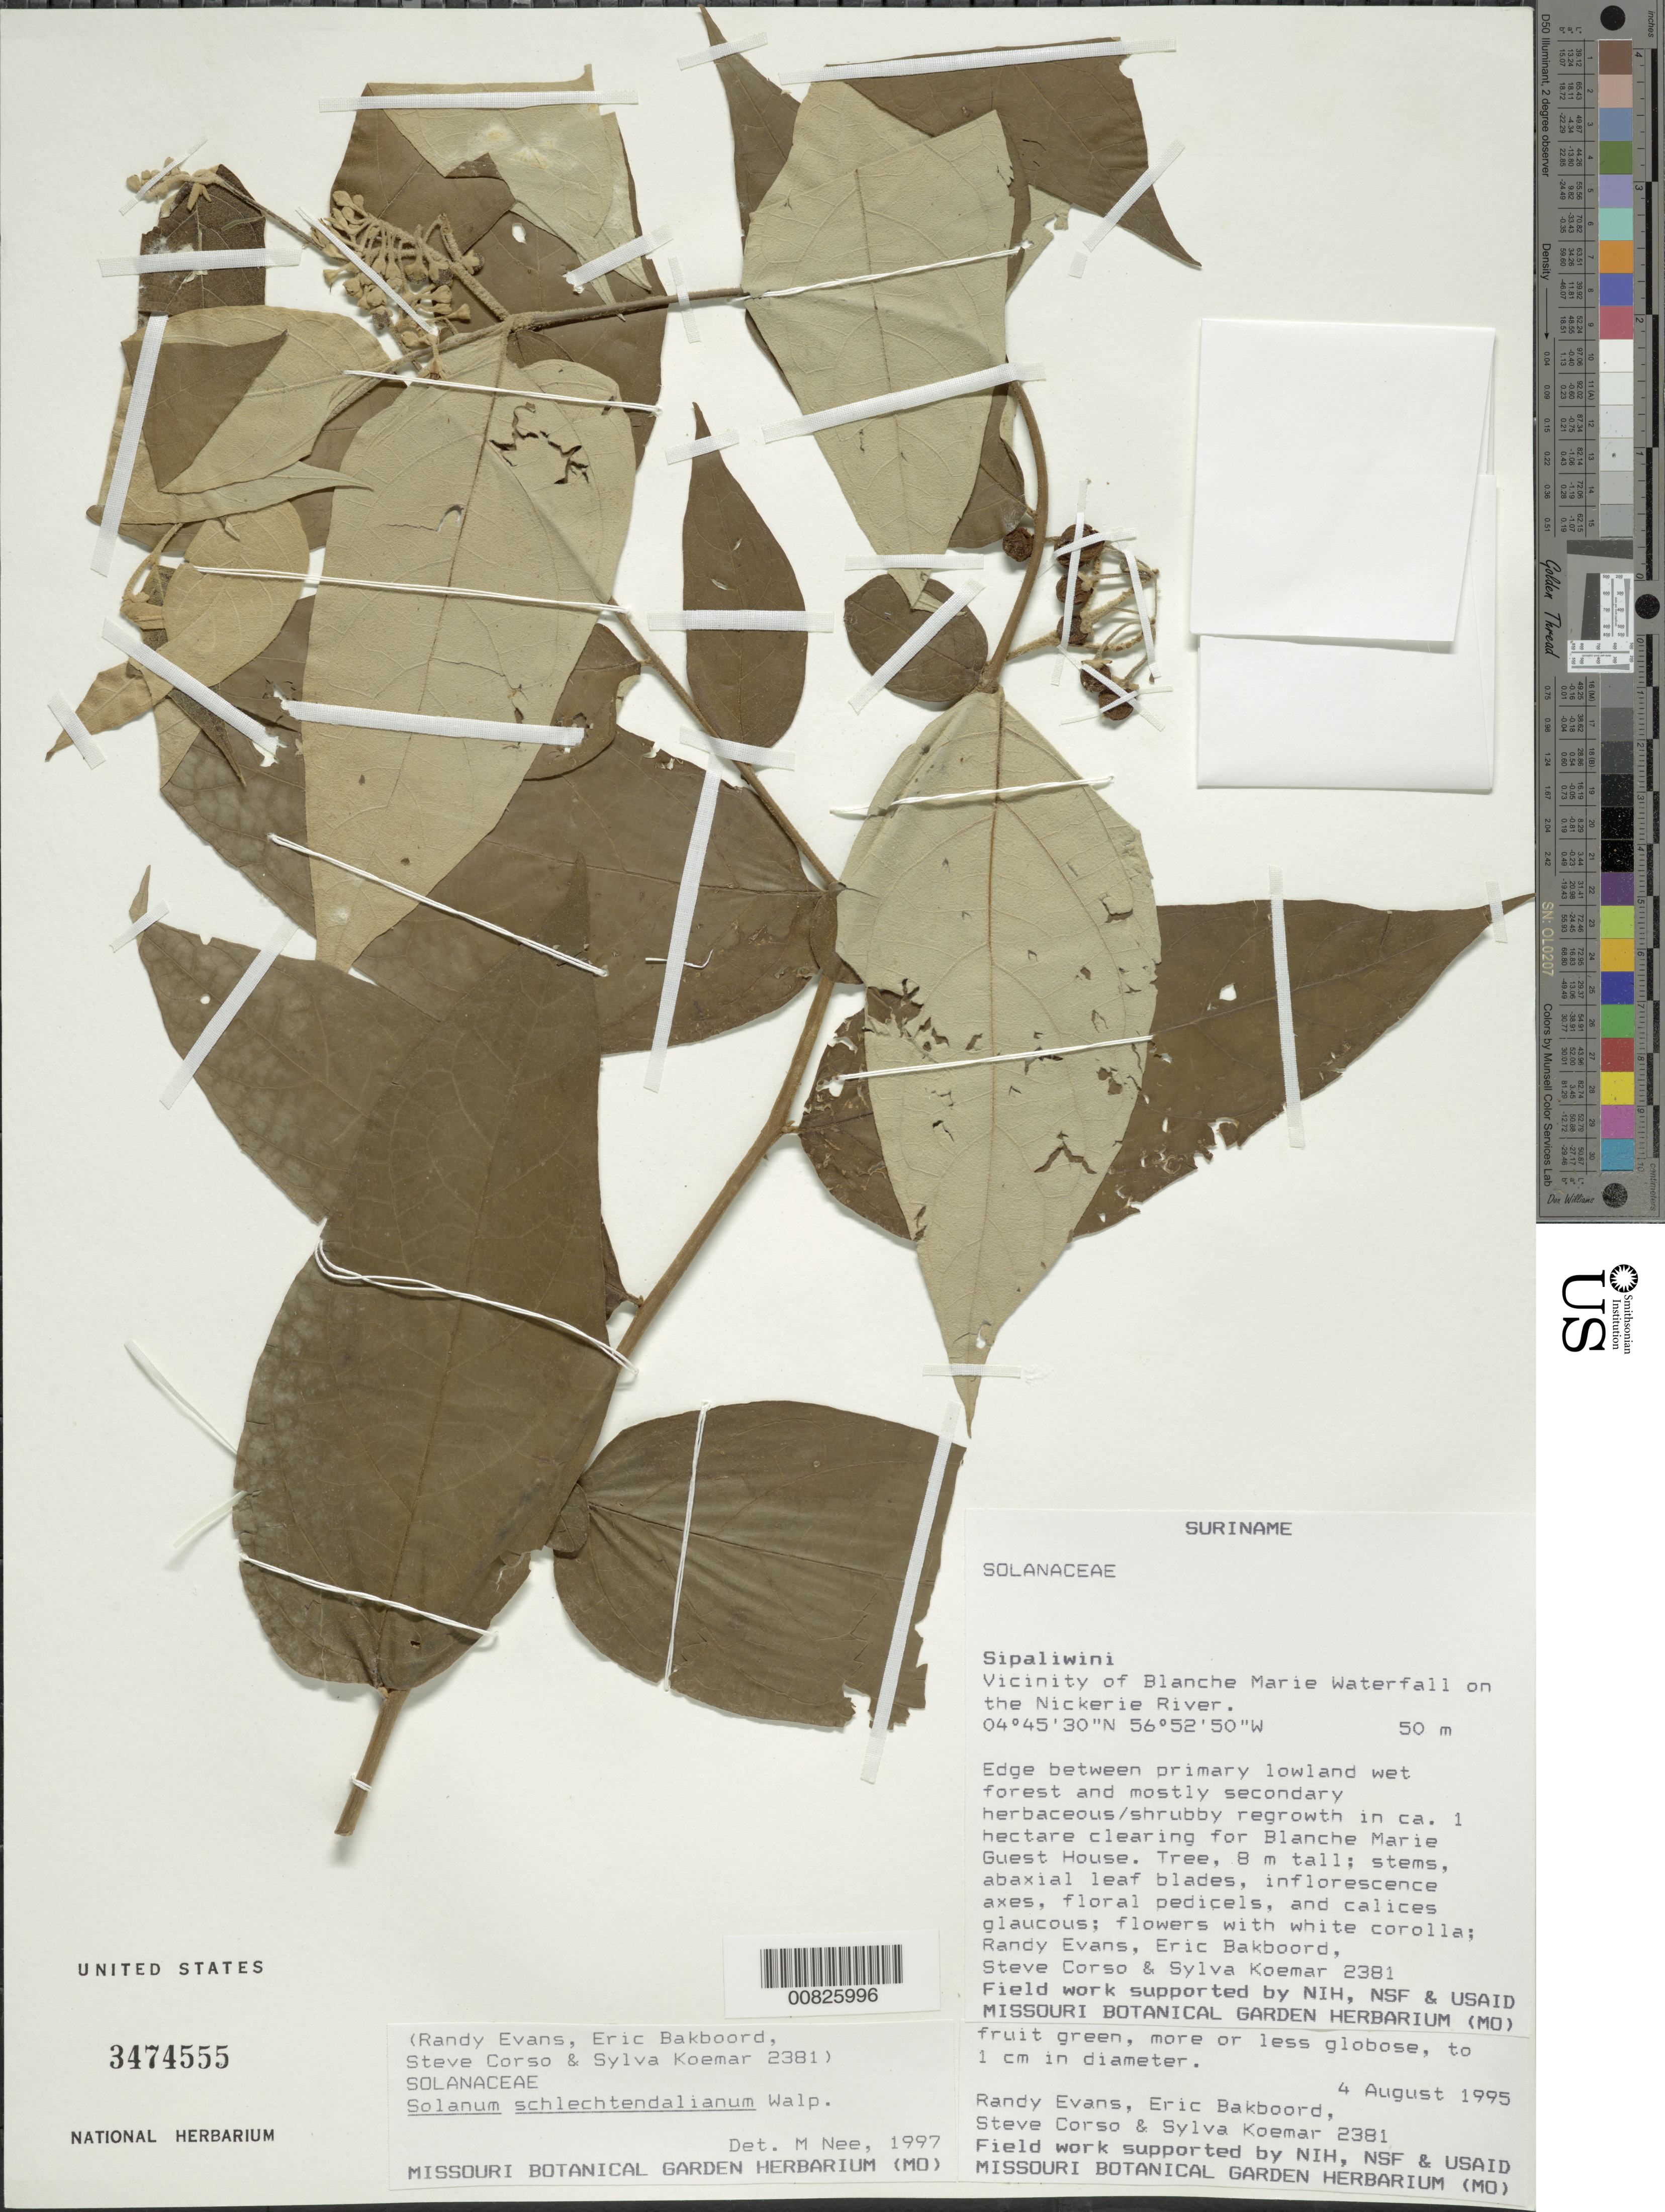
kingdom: Plantae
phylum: Tracheophyta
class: Magnoliopsida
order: Solanales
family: Solanaceae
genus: Solanum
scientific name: Solanum schlechtendalianum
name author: Walp.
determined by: Nee, Michael H.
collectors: R. Evans, E. Koemar, S. Bakboord & S. Corso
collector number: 2381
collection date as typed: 8 Aug 1995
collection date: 1995-08-08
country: Suriname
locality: Blanche Marie Waterfall, vic., on Nickerie R.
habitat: Edge betw. primary lowland wet forest and mostly secondary regrowth.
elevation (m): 50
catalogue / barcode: US 3474555